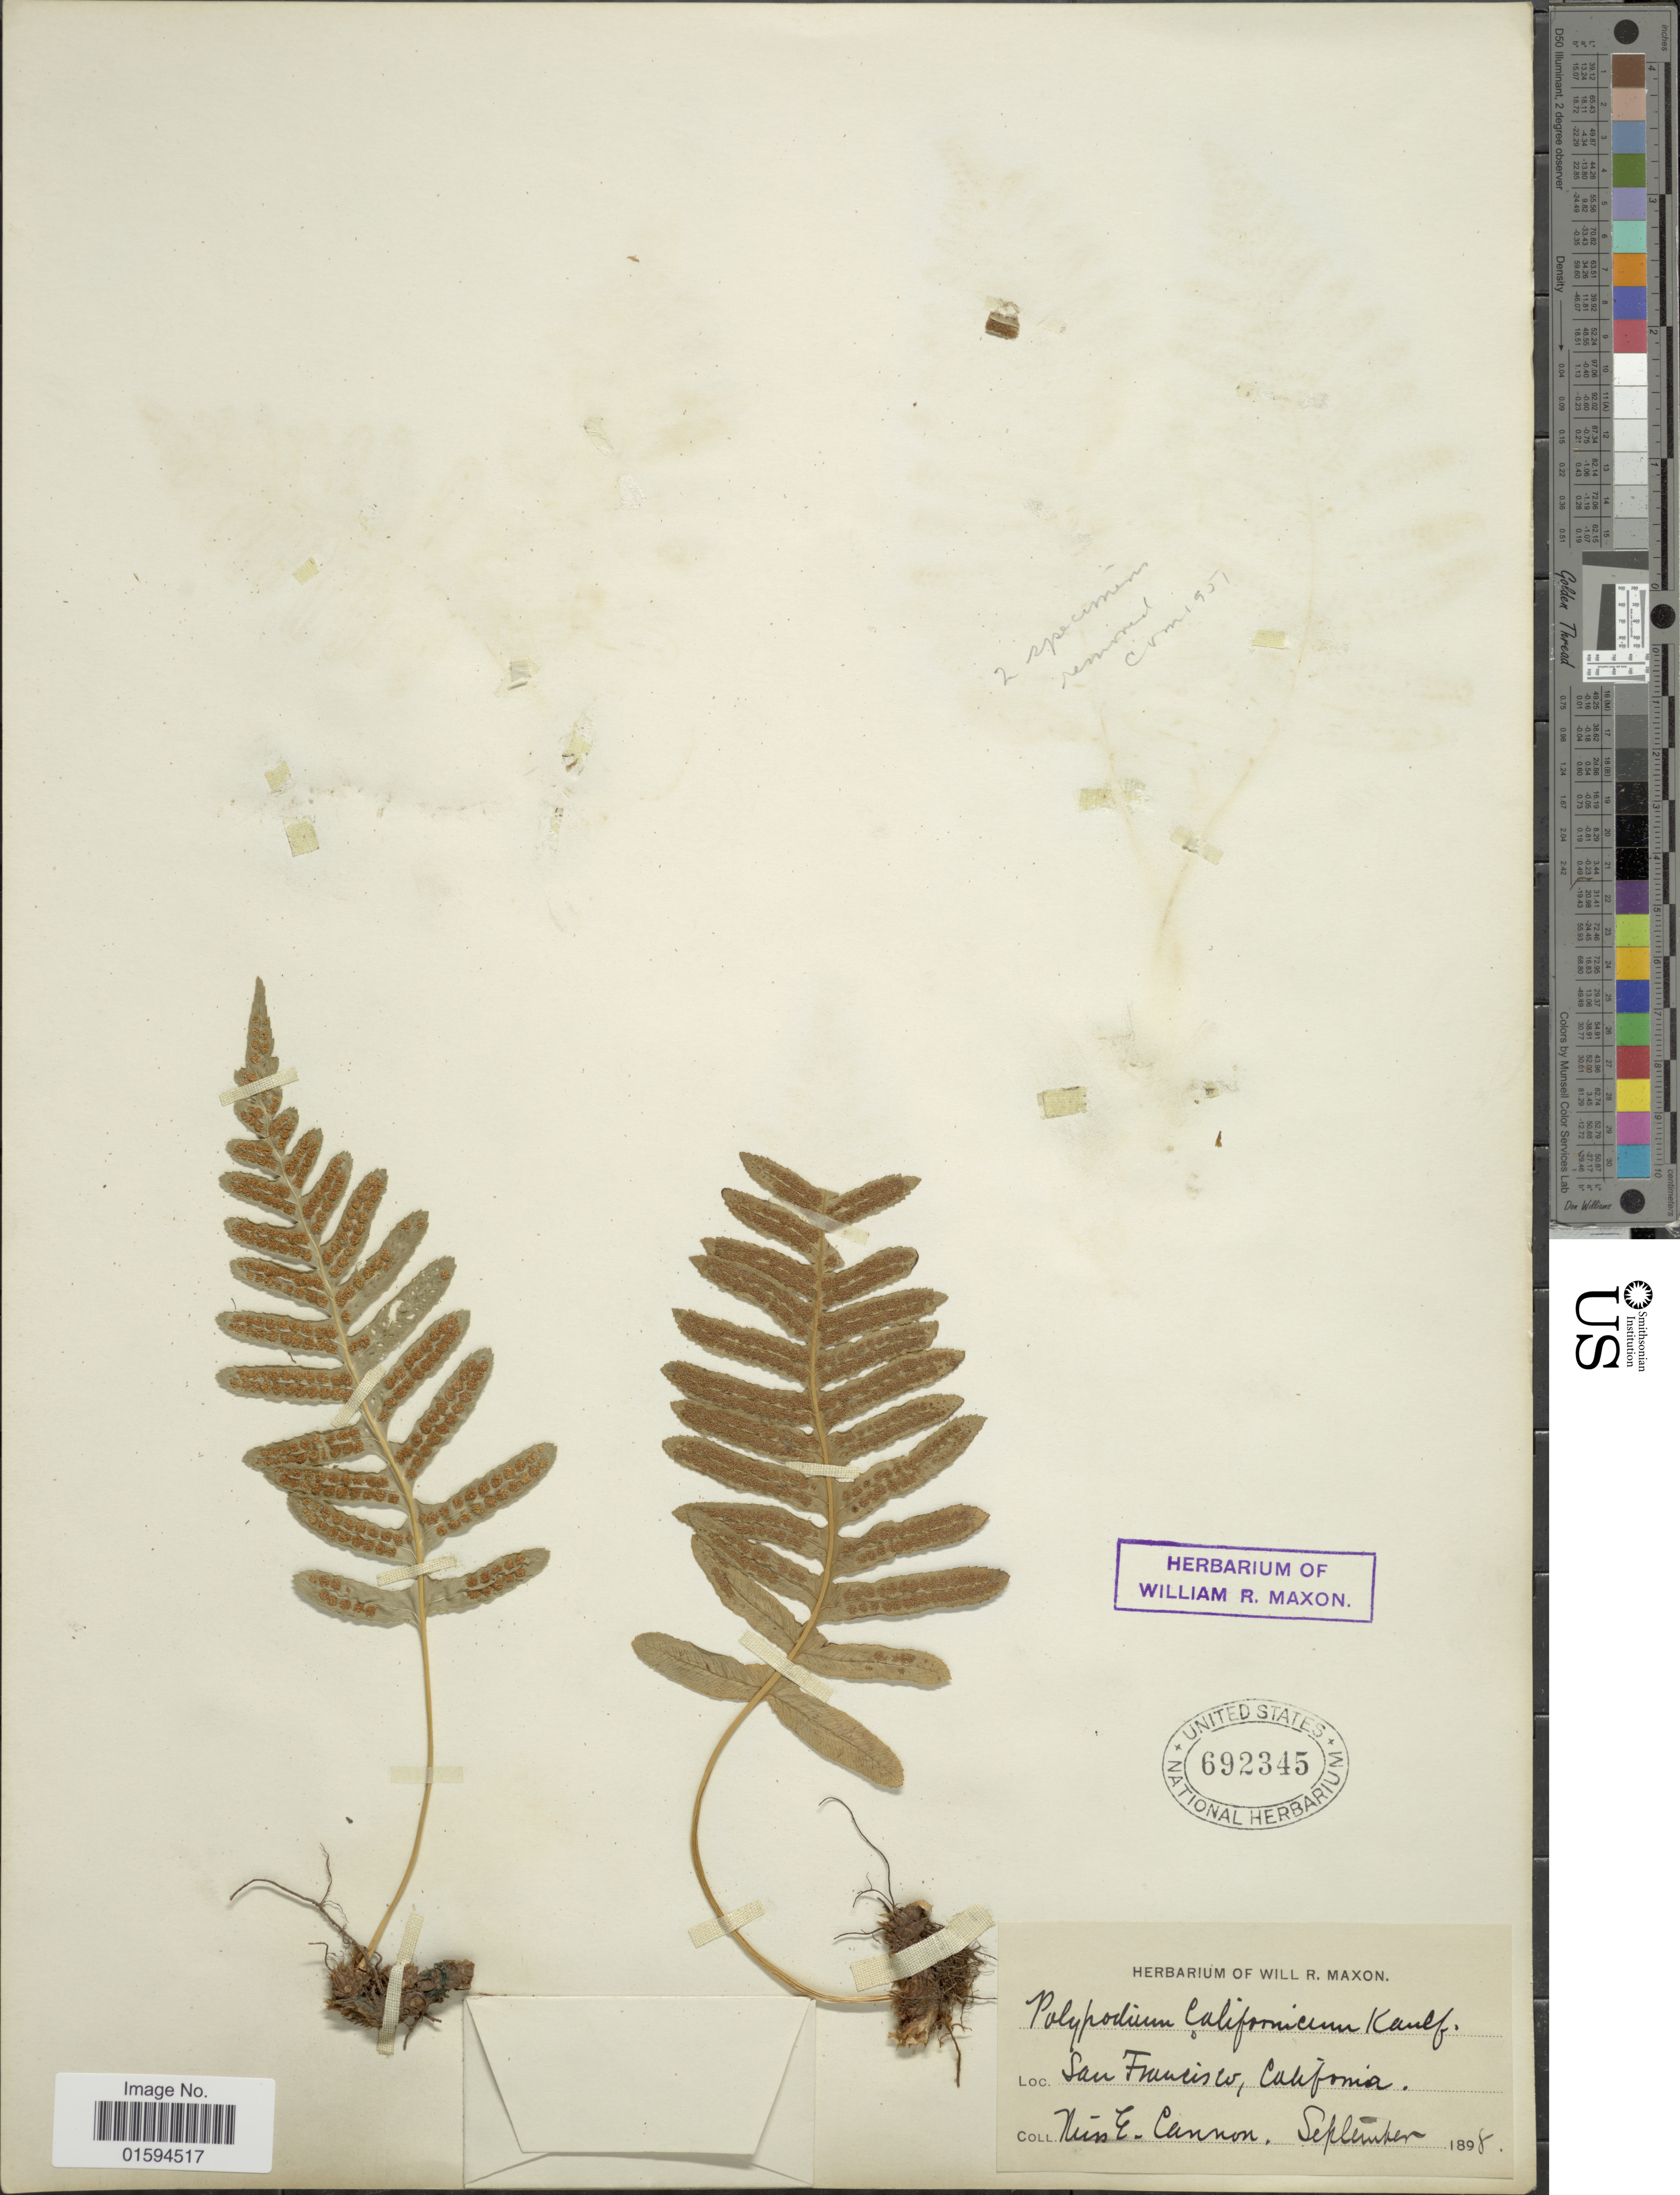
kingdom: Plantae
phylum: Tracheophyta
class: Polypodiopsida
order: Polypodiales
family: Polypodiaceae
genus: Polypodium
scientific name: Polypodium californicum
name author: Kaulf.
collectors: E. Cannon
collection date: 1898-09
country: United States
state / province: California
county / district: San Francisco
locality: San Francisco.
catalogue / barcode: US 692345